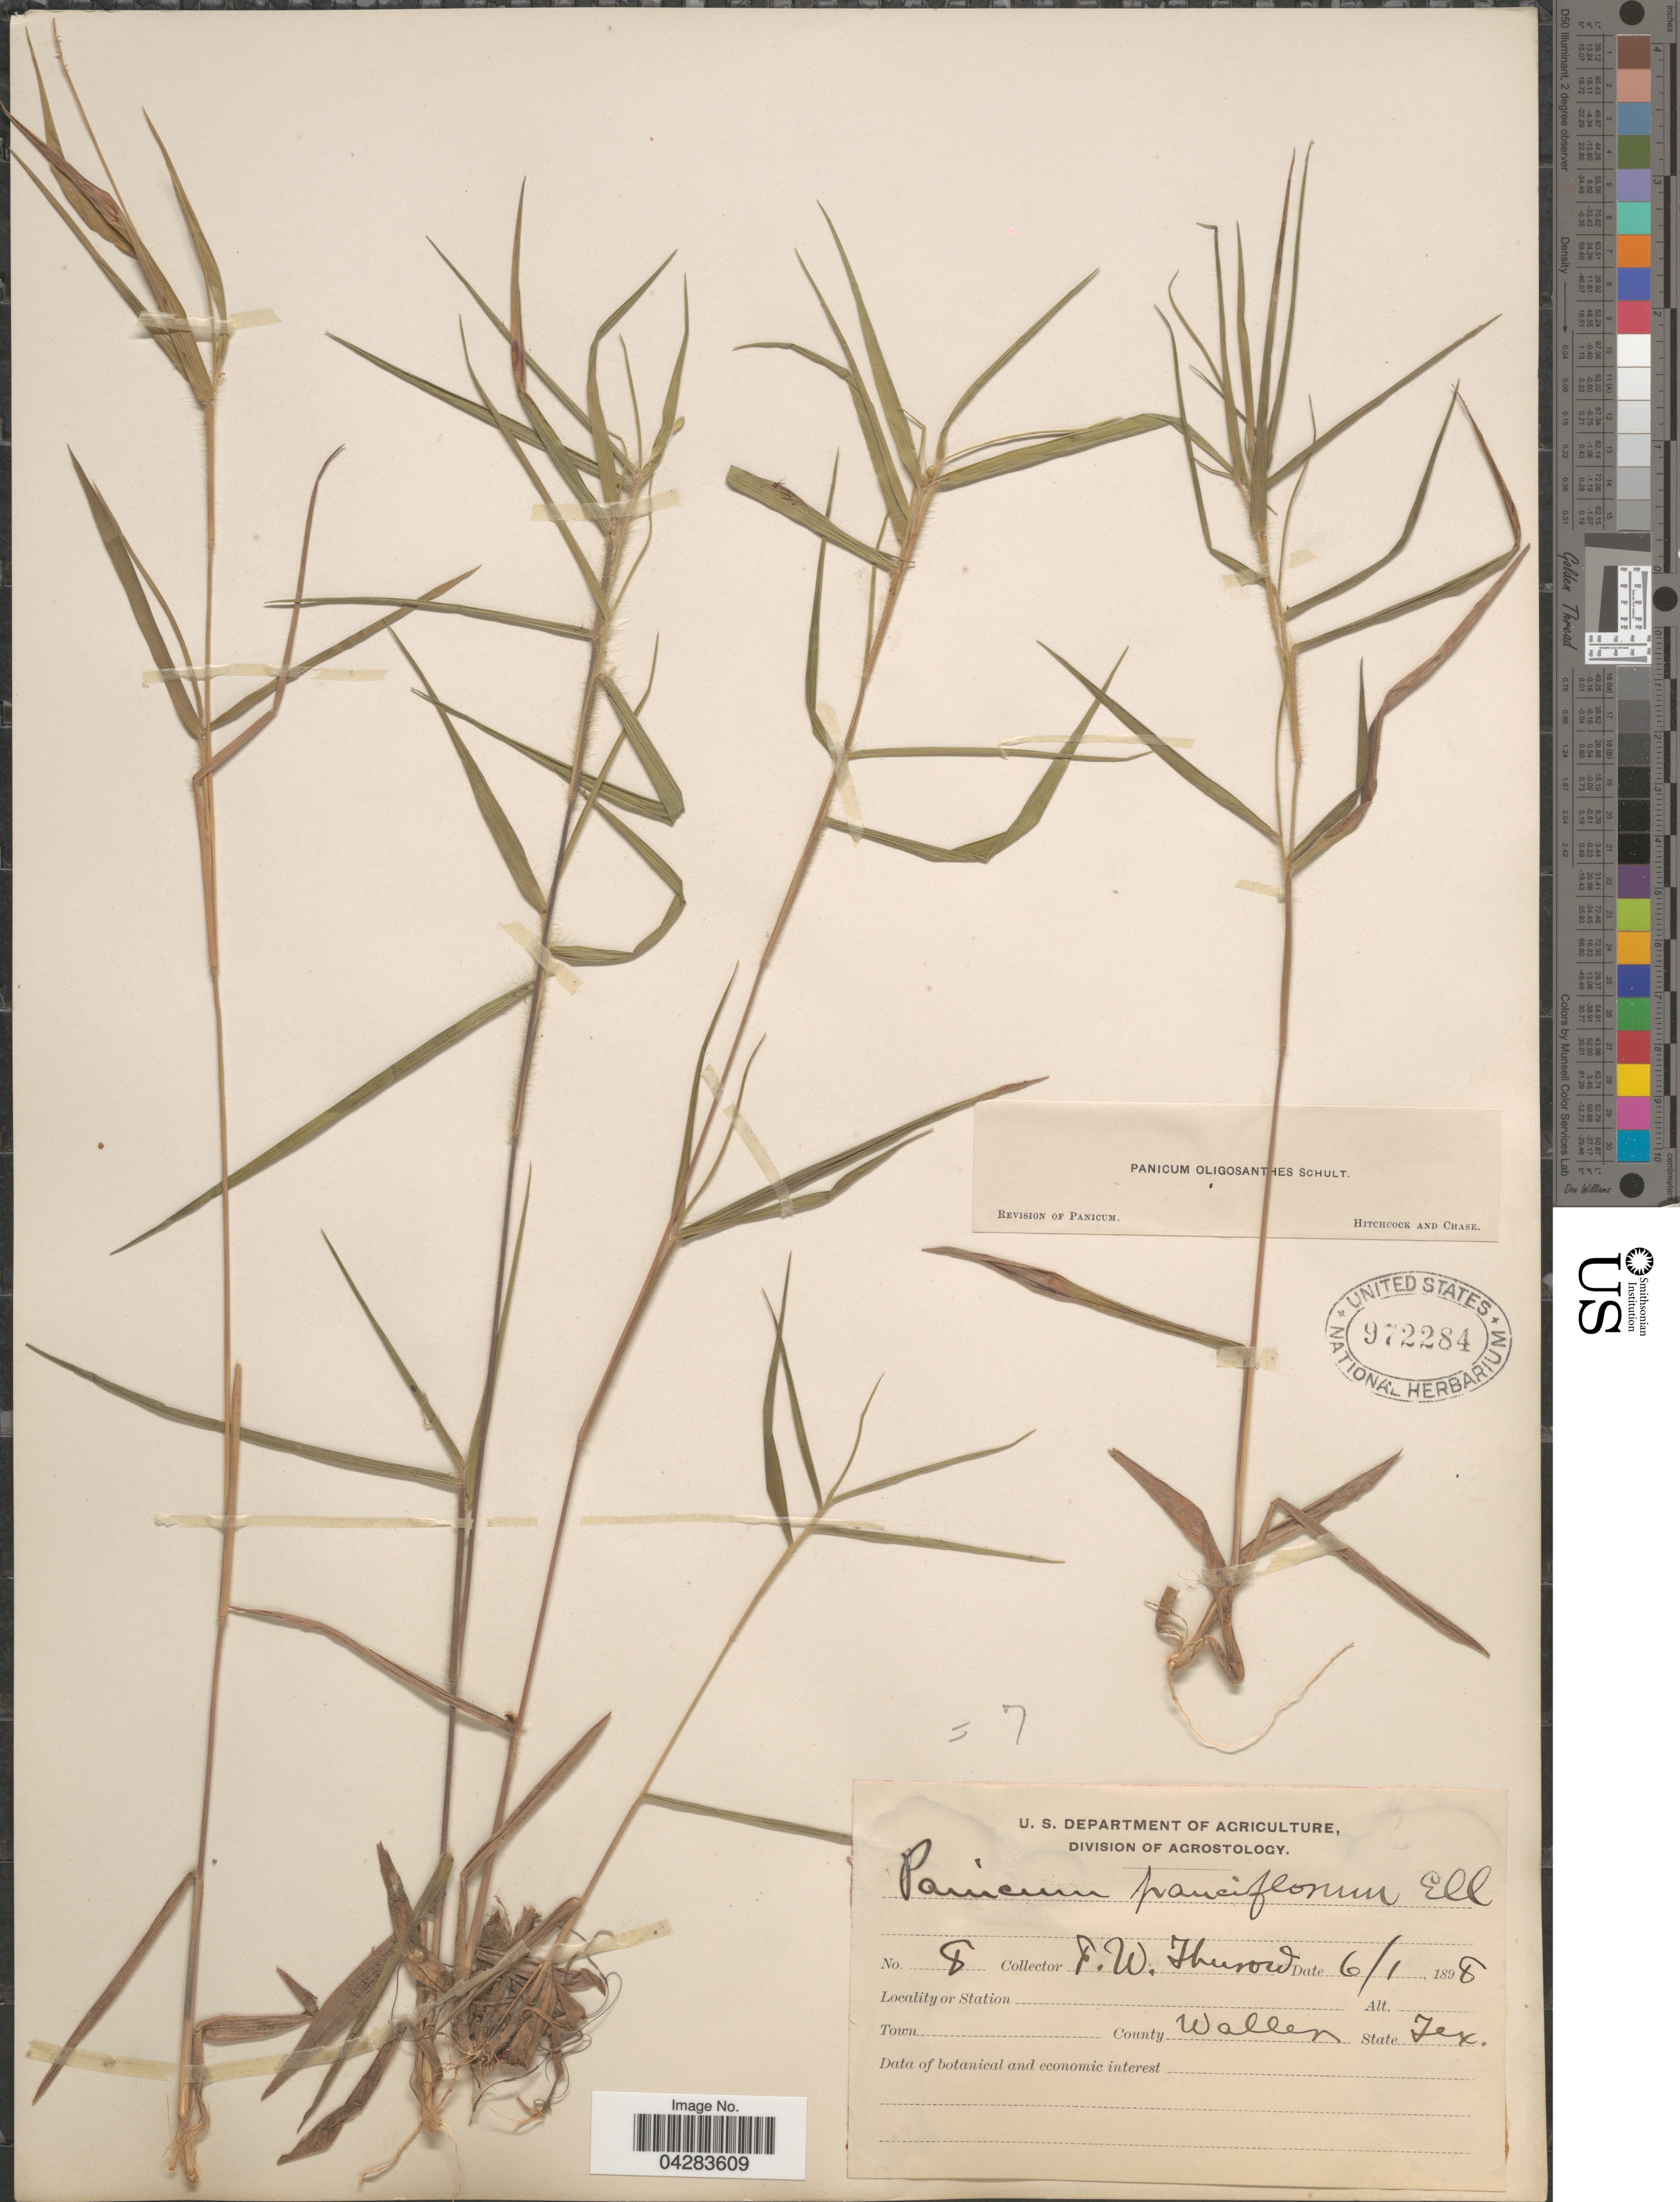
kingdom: Plantae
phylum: Tracheophyta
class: Liliopsida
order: Poales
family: Poaceae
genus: Dichanthelium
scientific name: Dichanthelium oligosanthes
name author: (Schult.) Gould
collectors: F. W. Thurow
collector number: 8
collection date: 1898-06-01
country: United States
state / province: Texas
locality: County Waller.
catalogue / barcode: US 972284